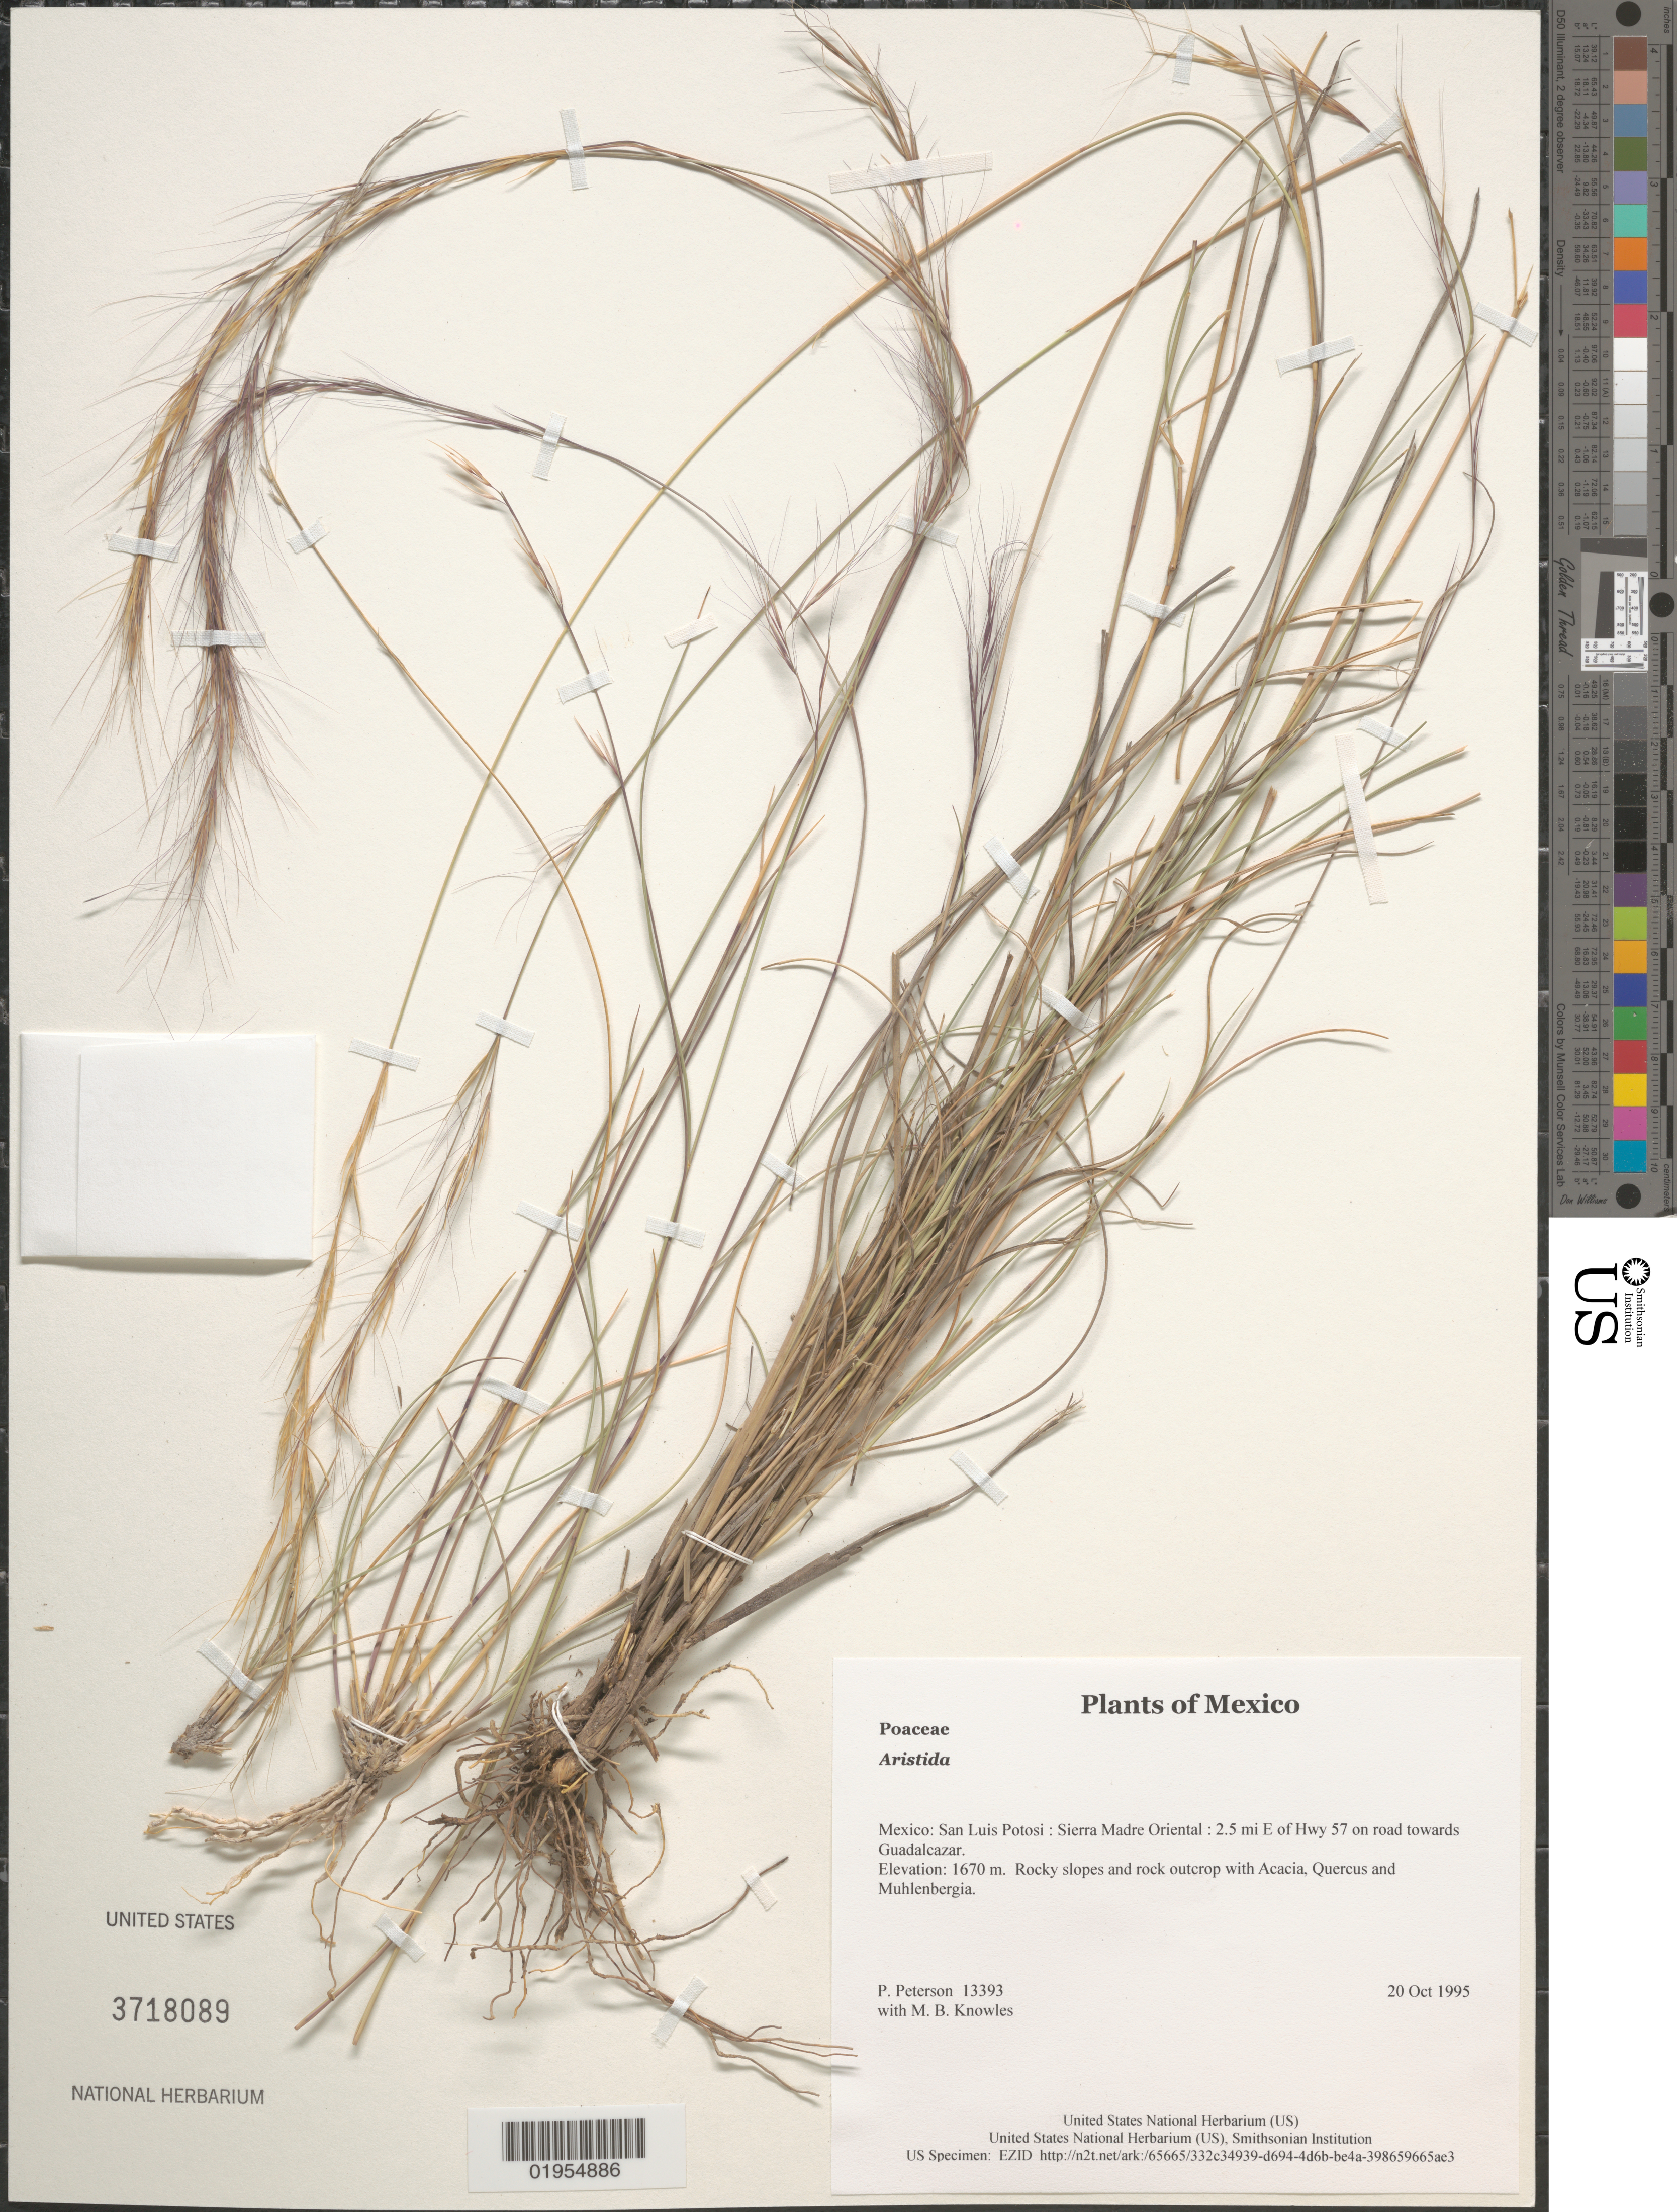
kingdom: Plantae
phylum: Tracheophyta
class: Liliopsida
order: Poales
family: Poaceae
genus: Aristida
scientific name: Aristida sp.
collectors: P. M. Peterson & M. B. Knowles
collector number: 13393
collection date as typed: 20 Oct 1995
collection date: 1995-10-20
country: Mexico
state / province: San Luis Potosi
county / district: Sierra Madre Oriental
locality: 2.5 mi E of Hwy 57 on road towards Guadalcazar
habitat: Rocky slopes and rock outcrop with Acacia, Quercus and Muhlenbergia.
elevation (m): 1670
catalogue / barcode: US 3718089